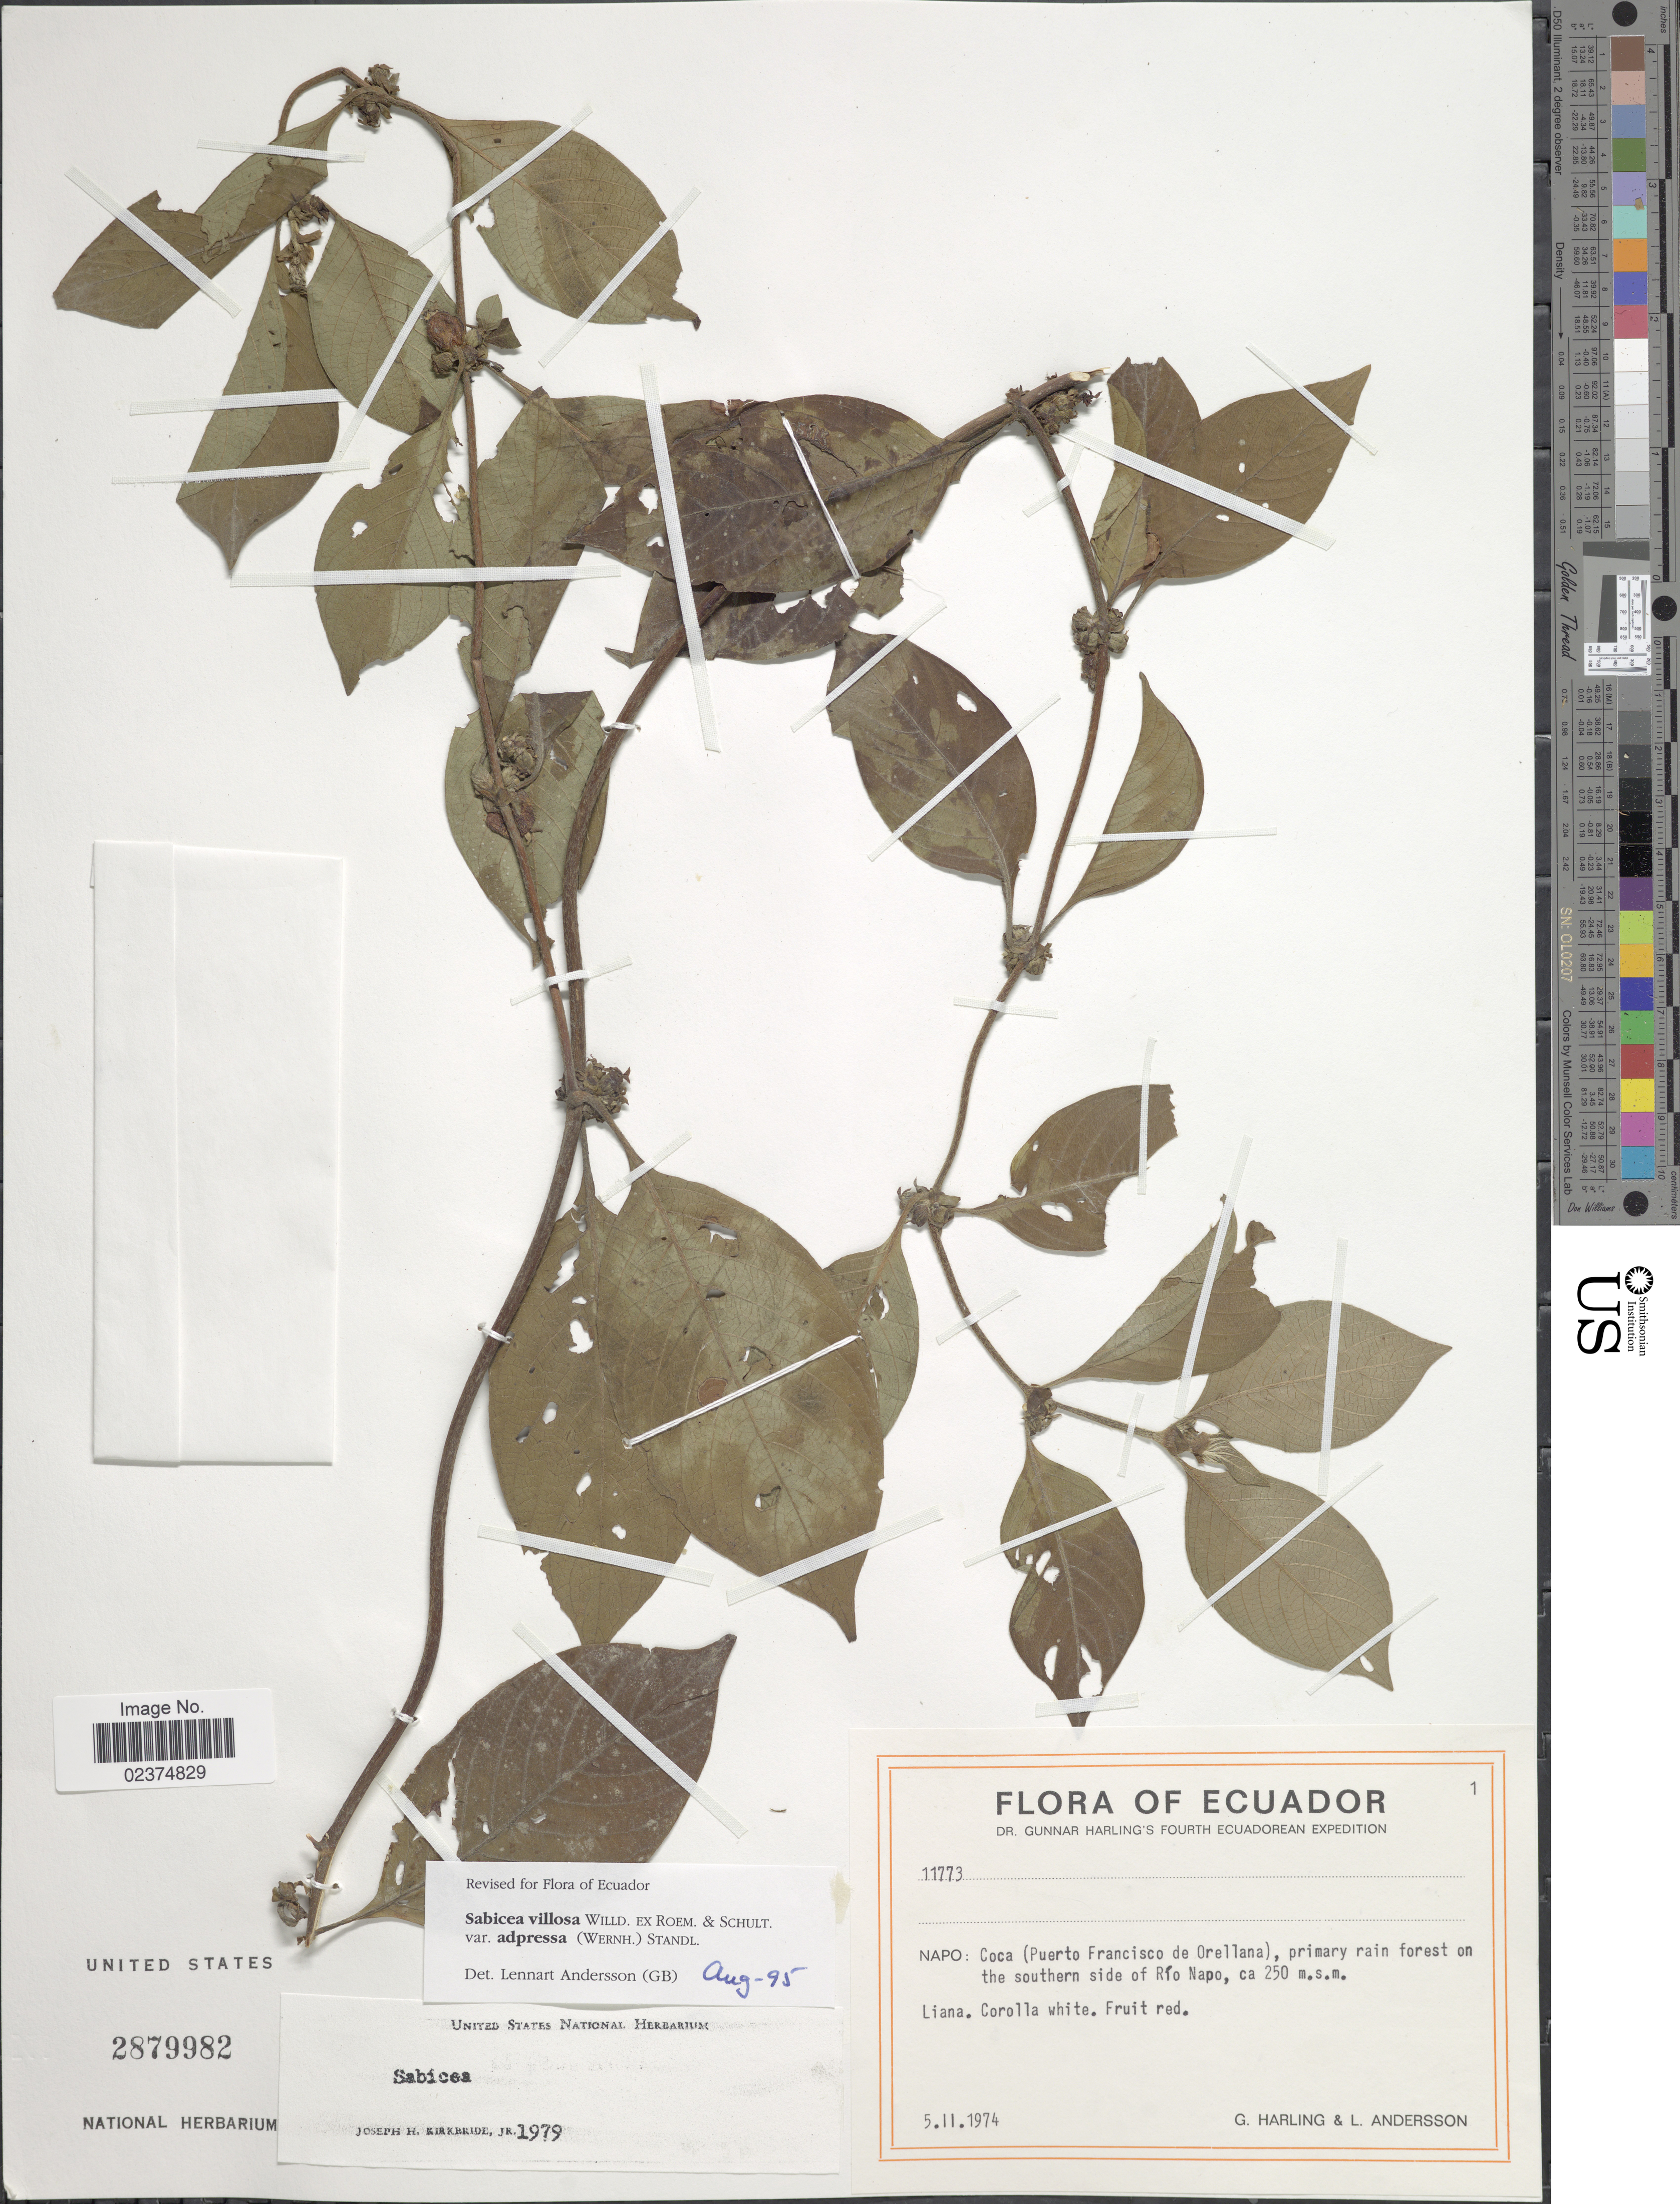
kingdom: Plantae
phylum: Tracheophyta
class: Magnoliopsida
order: Gentianales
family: Rubiaceae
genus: Sabicea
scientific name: Sabicea villosa var. adpressa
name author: (Wernham) Standl.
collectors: G. Harling & L. Andersson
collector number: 11773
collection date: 1974-02-05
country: Ecuador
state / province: Napo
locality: Coca (Puerto Francisco de Orellana), primary rain forest on the southern side of Rio Napo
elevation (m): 250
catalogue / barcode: US 2879982